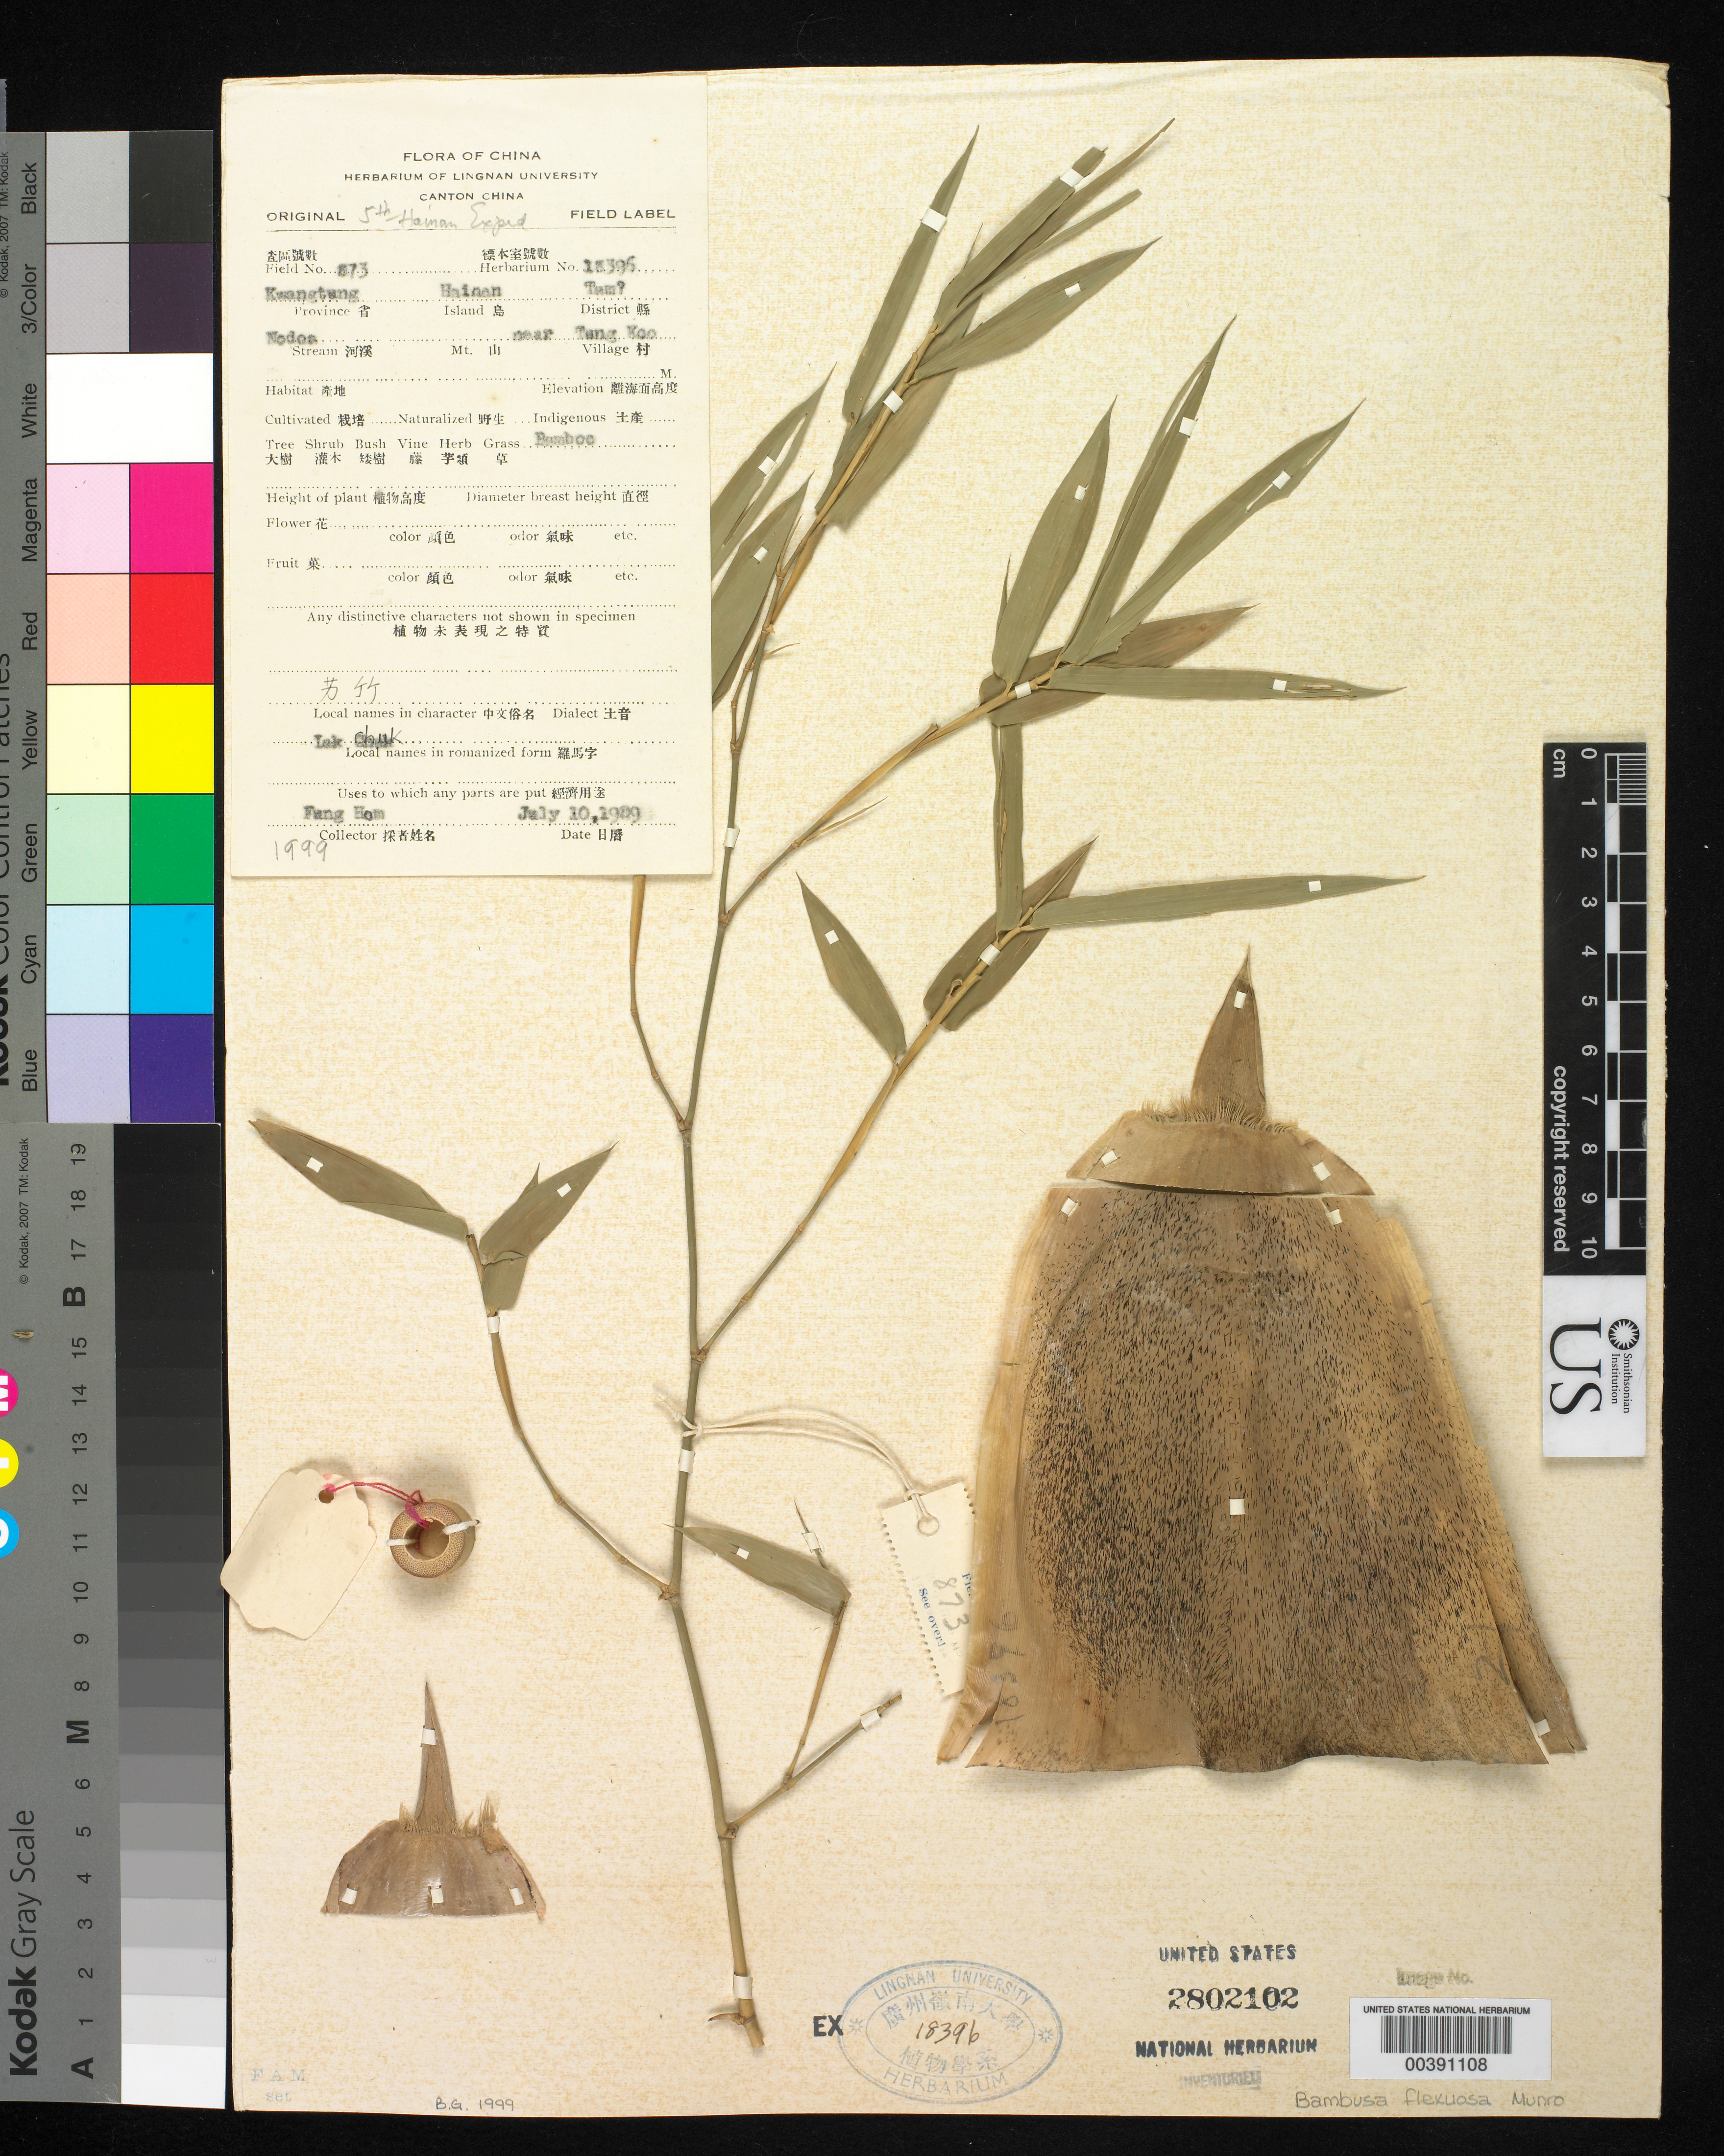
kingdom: Plantae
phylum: Tracheophyta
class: Liliopsida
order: Poales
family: Poaceae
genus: Bambusa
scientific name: Bambusa flexuosa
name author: Munro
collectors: H. L. Fung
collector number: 873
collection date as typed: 10 Jul 1929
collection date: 1929-07-10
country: China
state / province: Hainan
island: Hainan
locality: Tam, nodoa, tang koo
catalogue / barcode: US 2802102